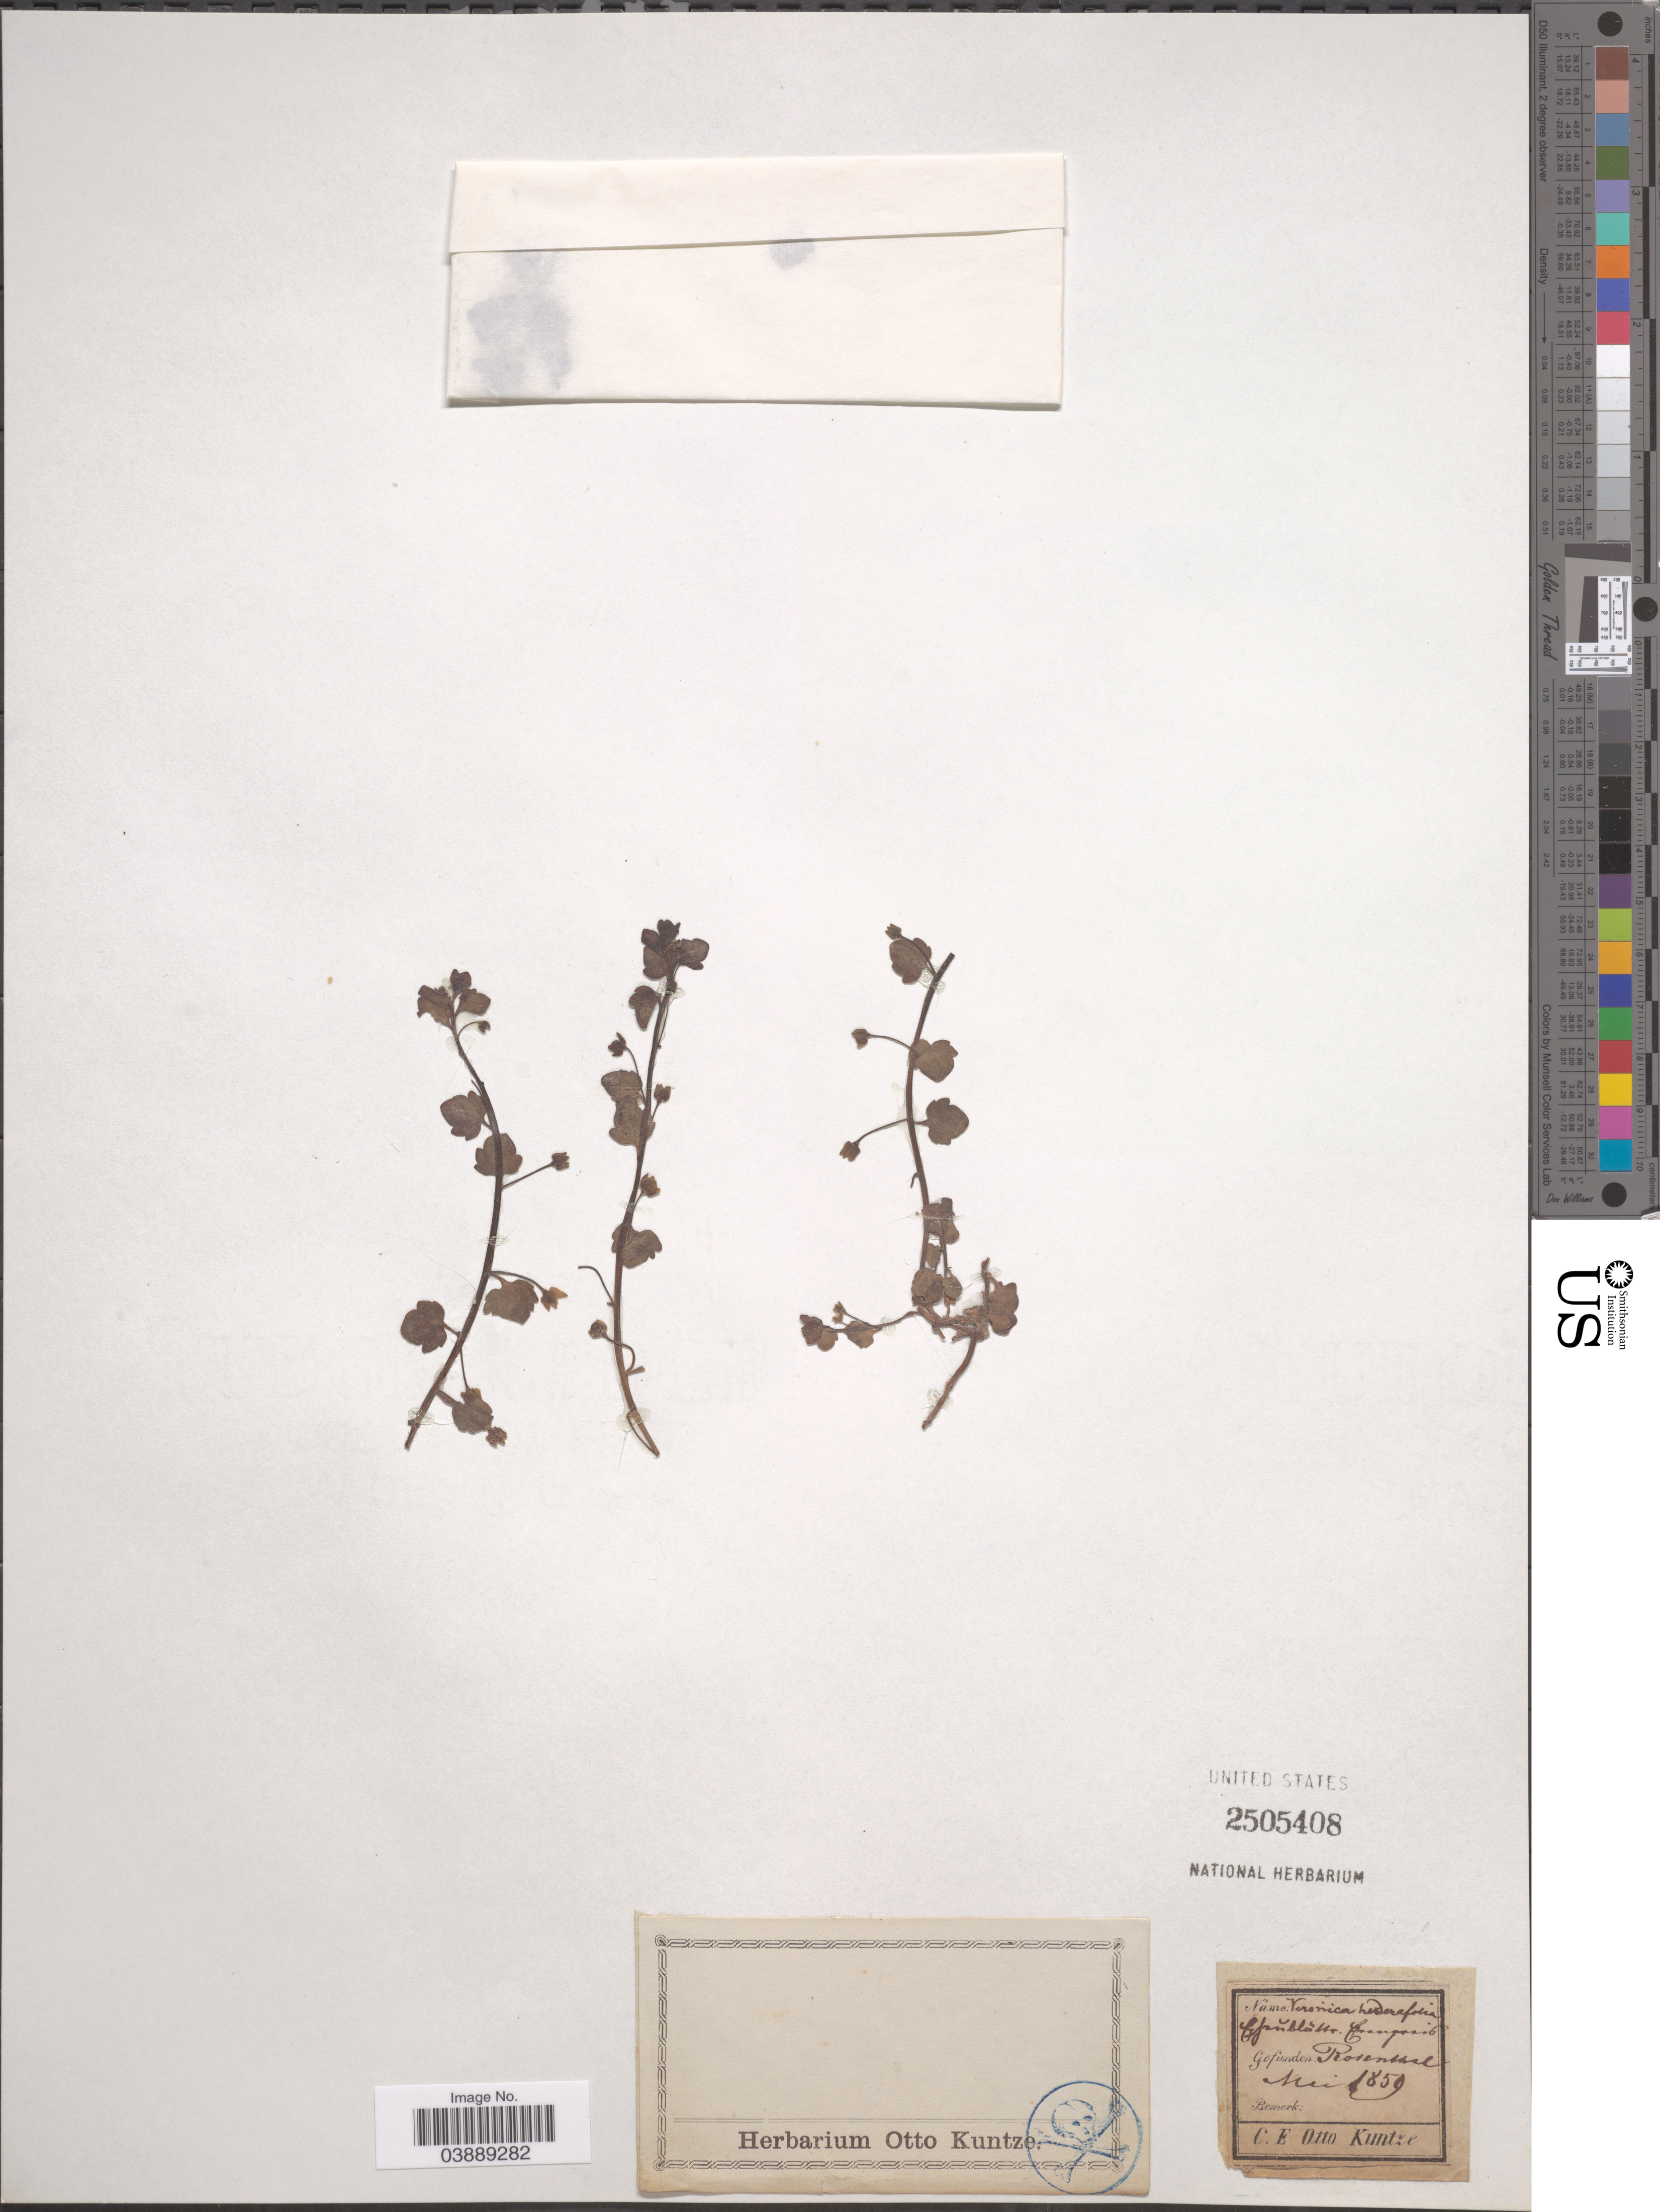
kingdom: Plantae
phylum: Tracheophyta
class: Magnoliopsida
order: Lamiales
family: Plantaginaceae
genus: Veronica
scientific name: Veronica hederifolia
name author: L.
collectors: C.E.O. Kuntze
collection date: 1859-05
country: Germany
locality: Rosenthal.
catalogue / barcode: US 2505408